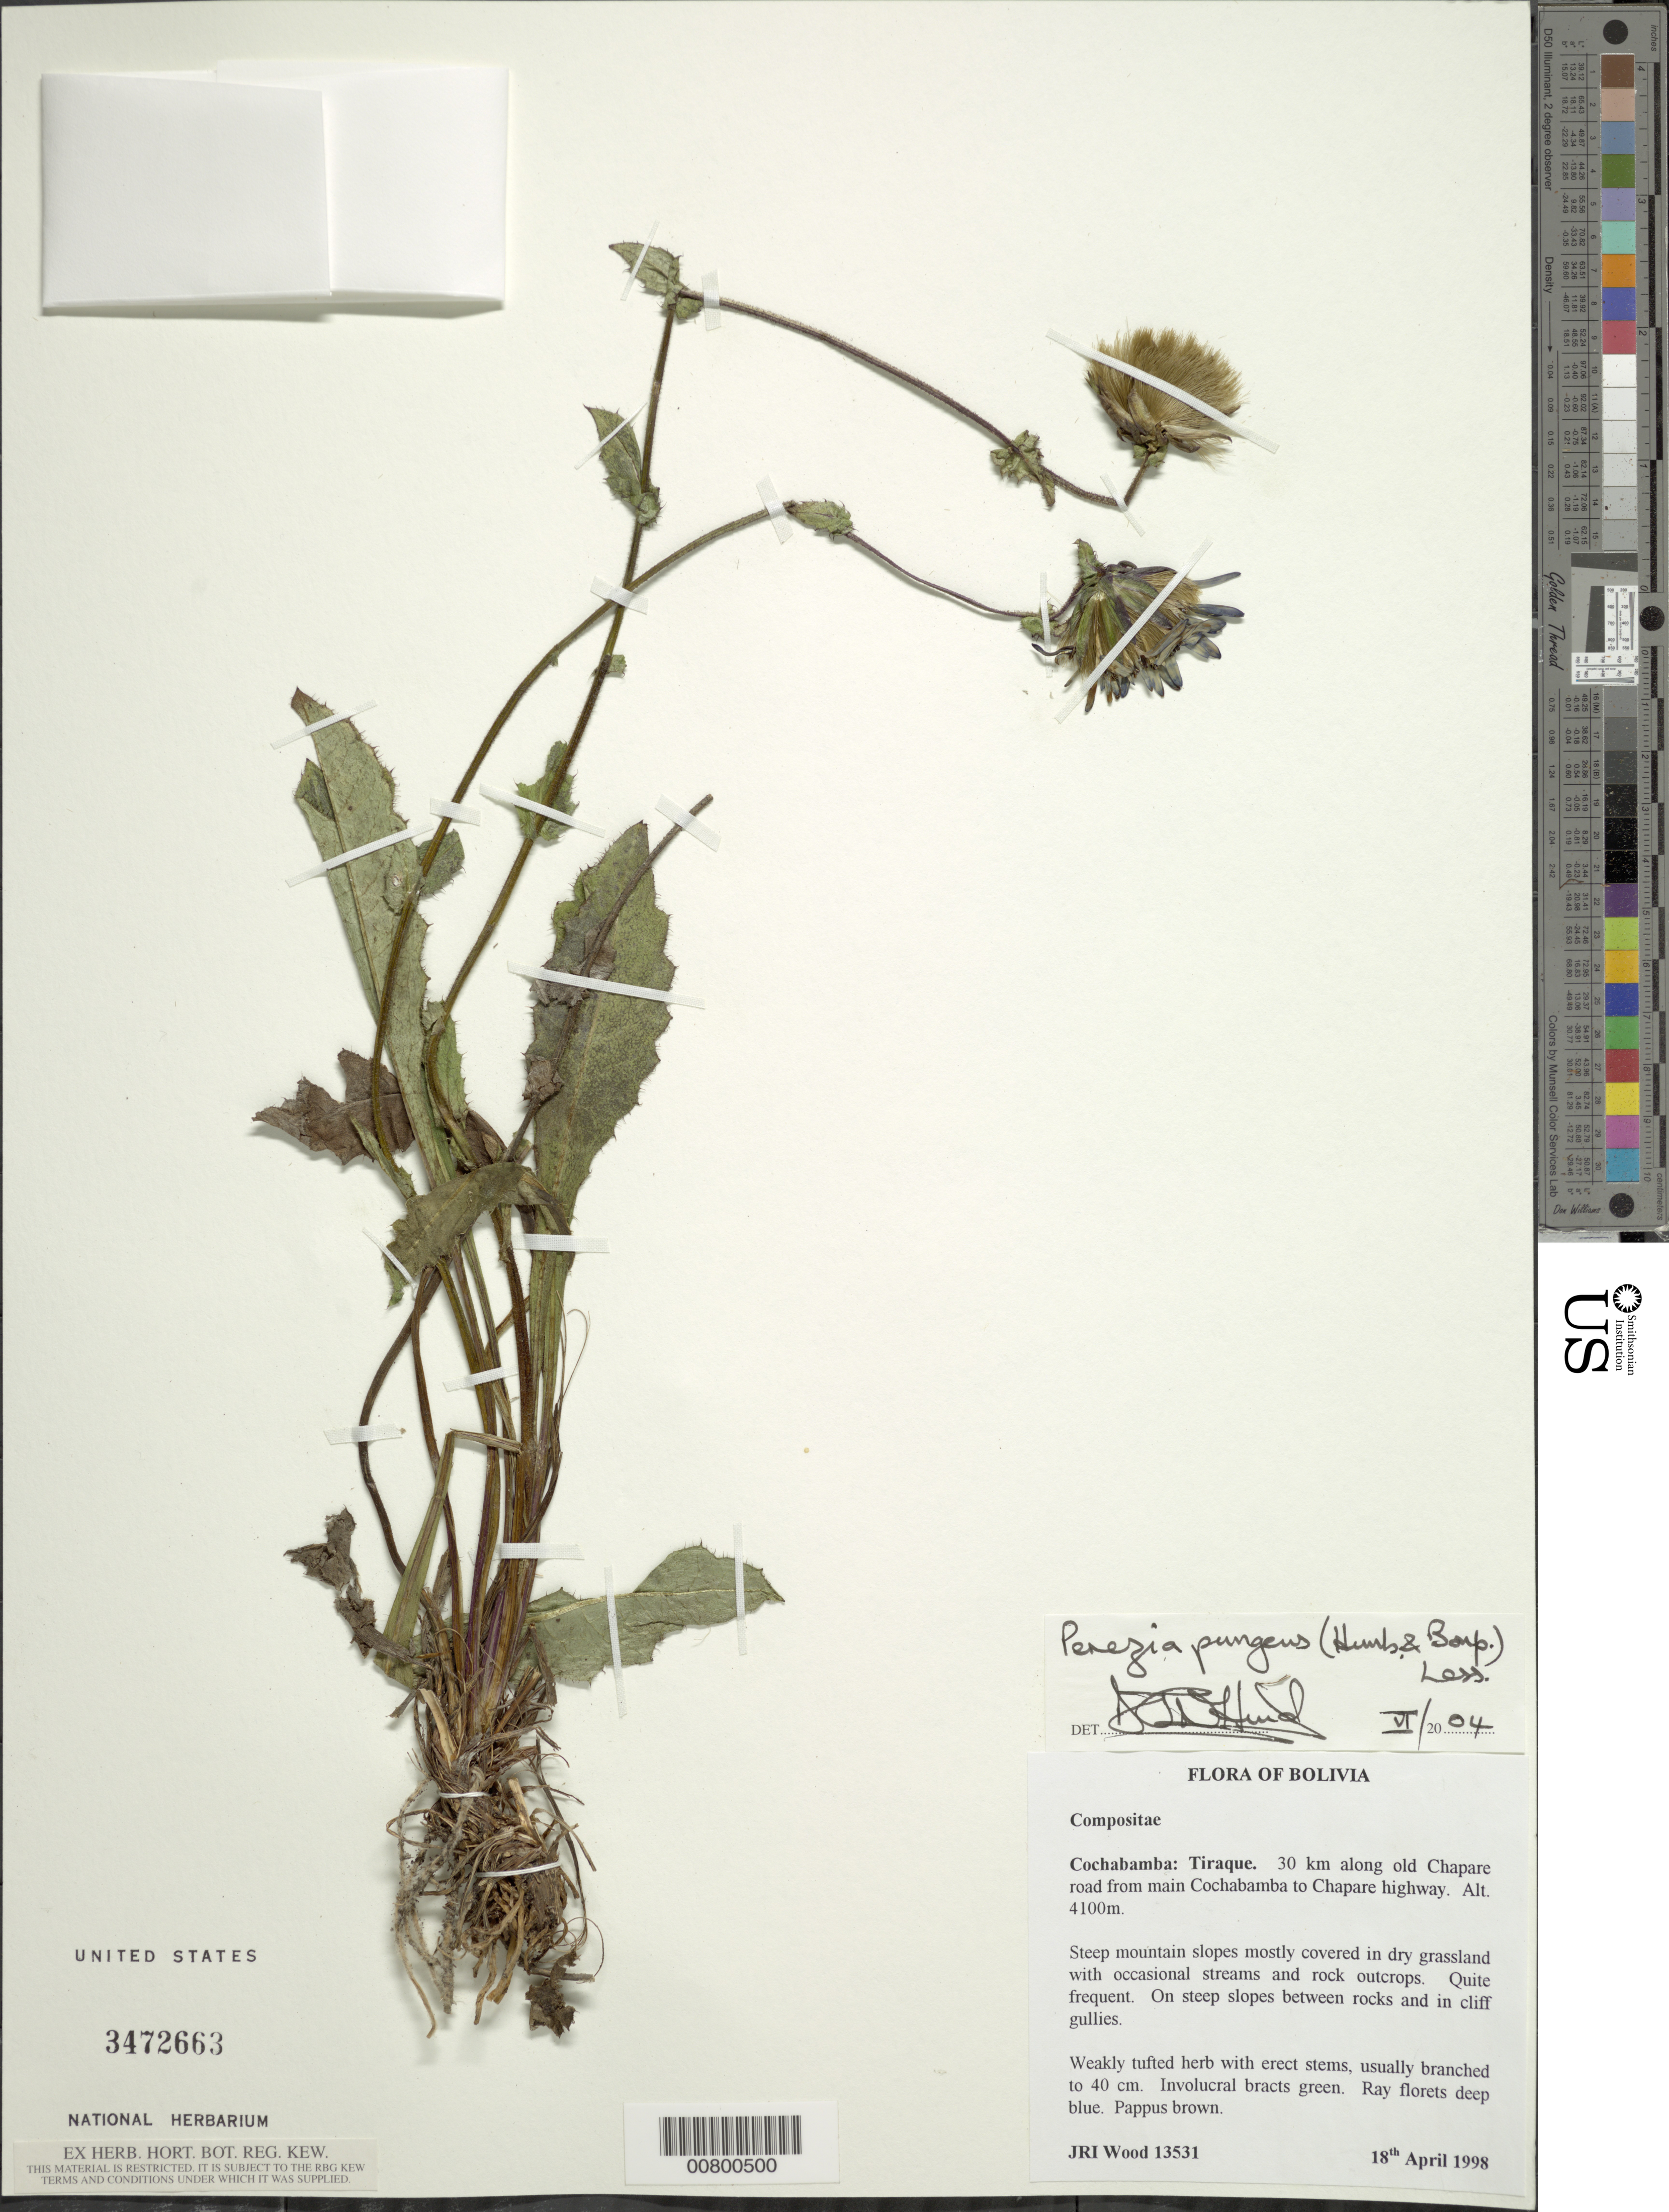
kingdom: Plantae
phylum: Tracheophyta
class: Magnoliopsida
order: Asterales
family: Asteraceae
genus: Perezia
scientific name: Perezia pungens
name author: (Humb. & Bonpl.) Less.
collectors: J. R. I. Wood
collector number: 13531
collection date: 1998-04-18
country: Bolivia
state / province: Cochabamba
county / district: Tiraque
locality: Chapare, 30 km along old road from main Cochabamba to Chapare Highway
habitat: Steep mountain slopes mostly covered in dry grassland with occational streams and rock outcrops. on steep slopes between rocks and in cliff gullies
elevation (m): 4100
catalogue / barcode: US 3472663